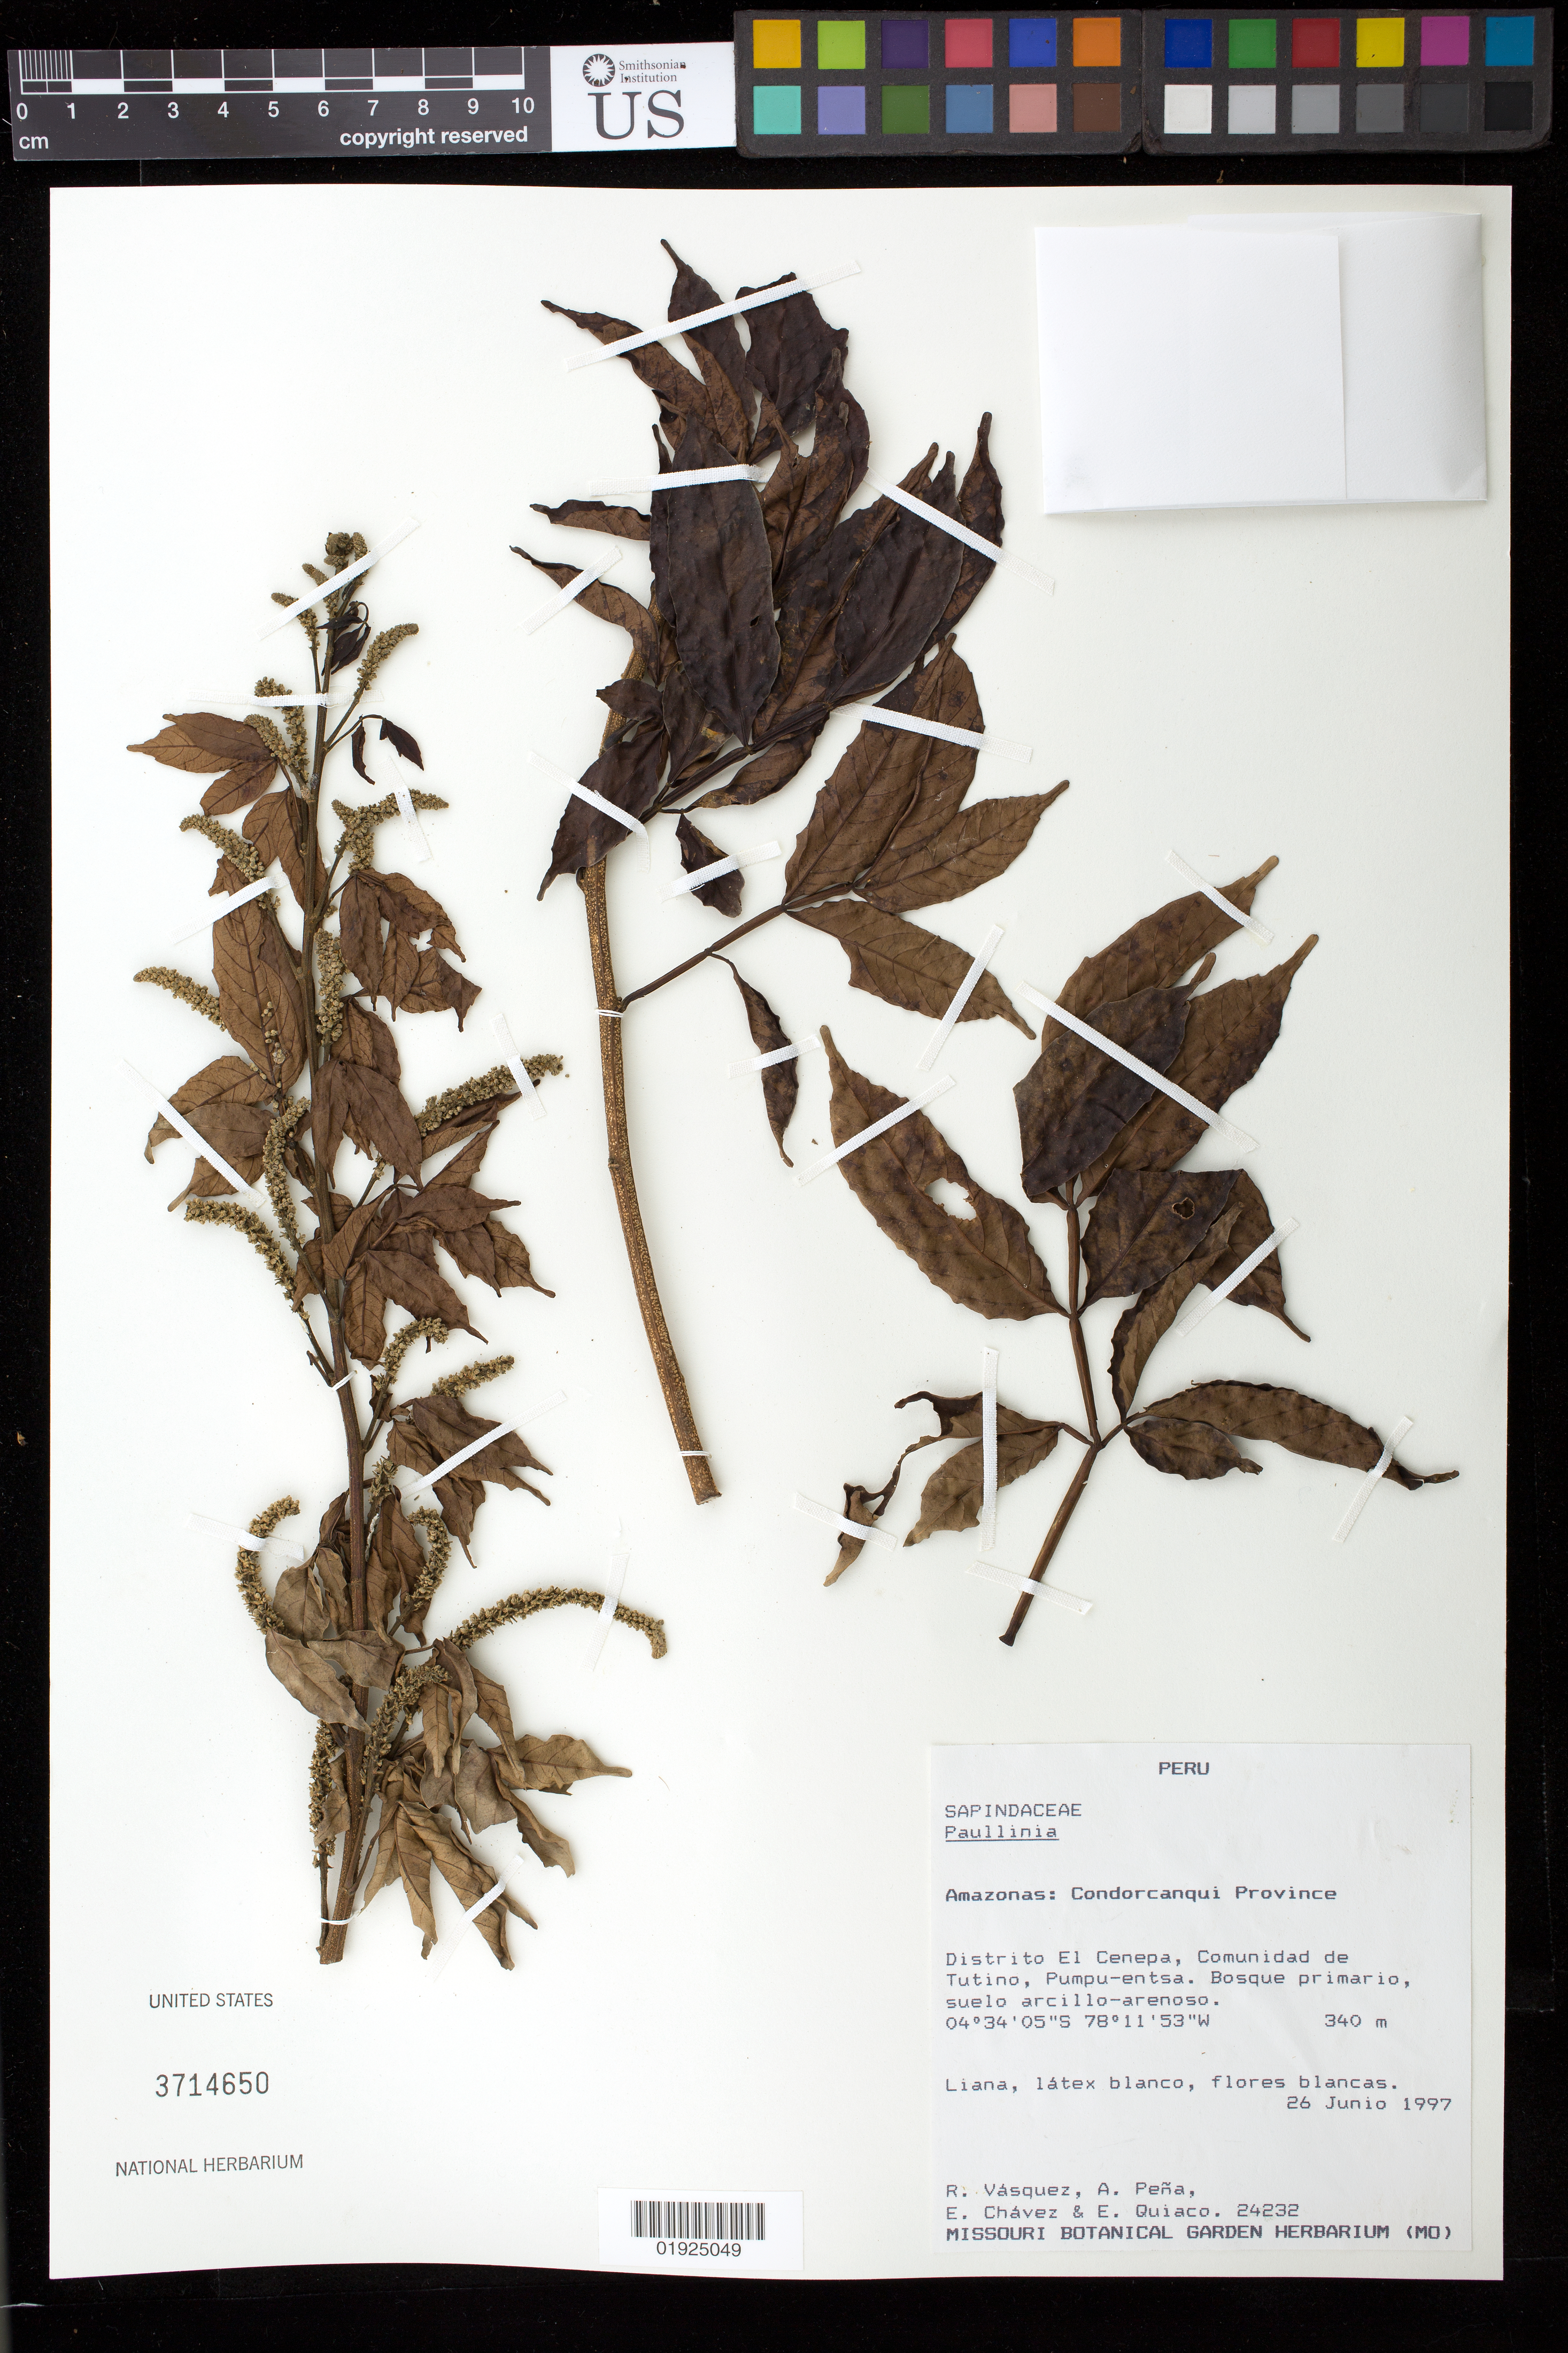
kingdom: Plantae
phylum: Tracheophyta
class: Magnoliopsida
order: Sapindales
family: Sapindaceae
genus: Paullinia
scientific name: Paullinia ingifolia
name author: Rich. ex Juss.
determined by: Acevedo-Rodriguez, P., (US), Smithsonian Institution - National Museum of Natural History (UNITED STATES)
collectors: R. Vásquez M., A. Pena, E. Chávez & E. Quiaco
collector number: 24232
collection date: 1997-06-26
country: Peru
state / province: Amazonas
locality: Condorcanqui Province; Distrito El Cenepa, Comunidad de Tutino, Pumpu-entsa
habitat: Bosque primario, suelo arcillo-arenoso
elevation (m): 340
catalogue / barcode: US 3714650